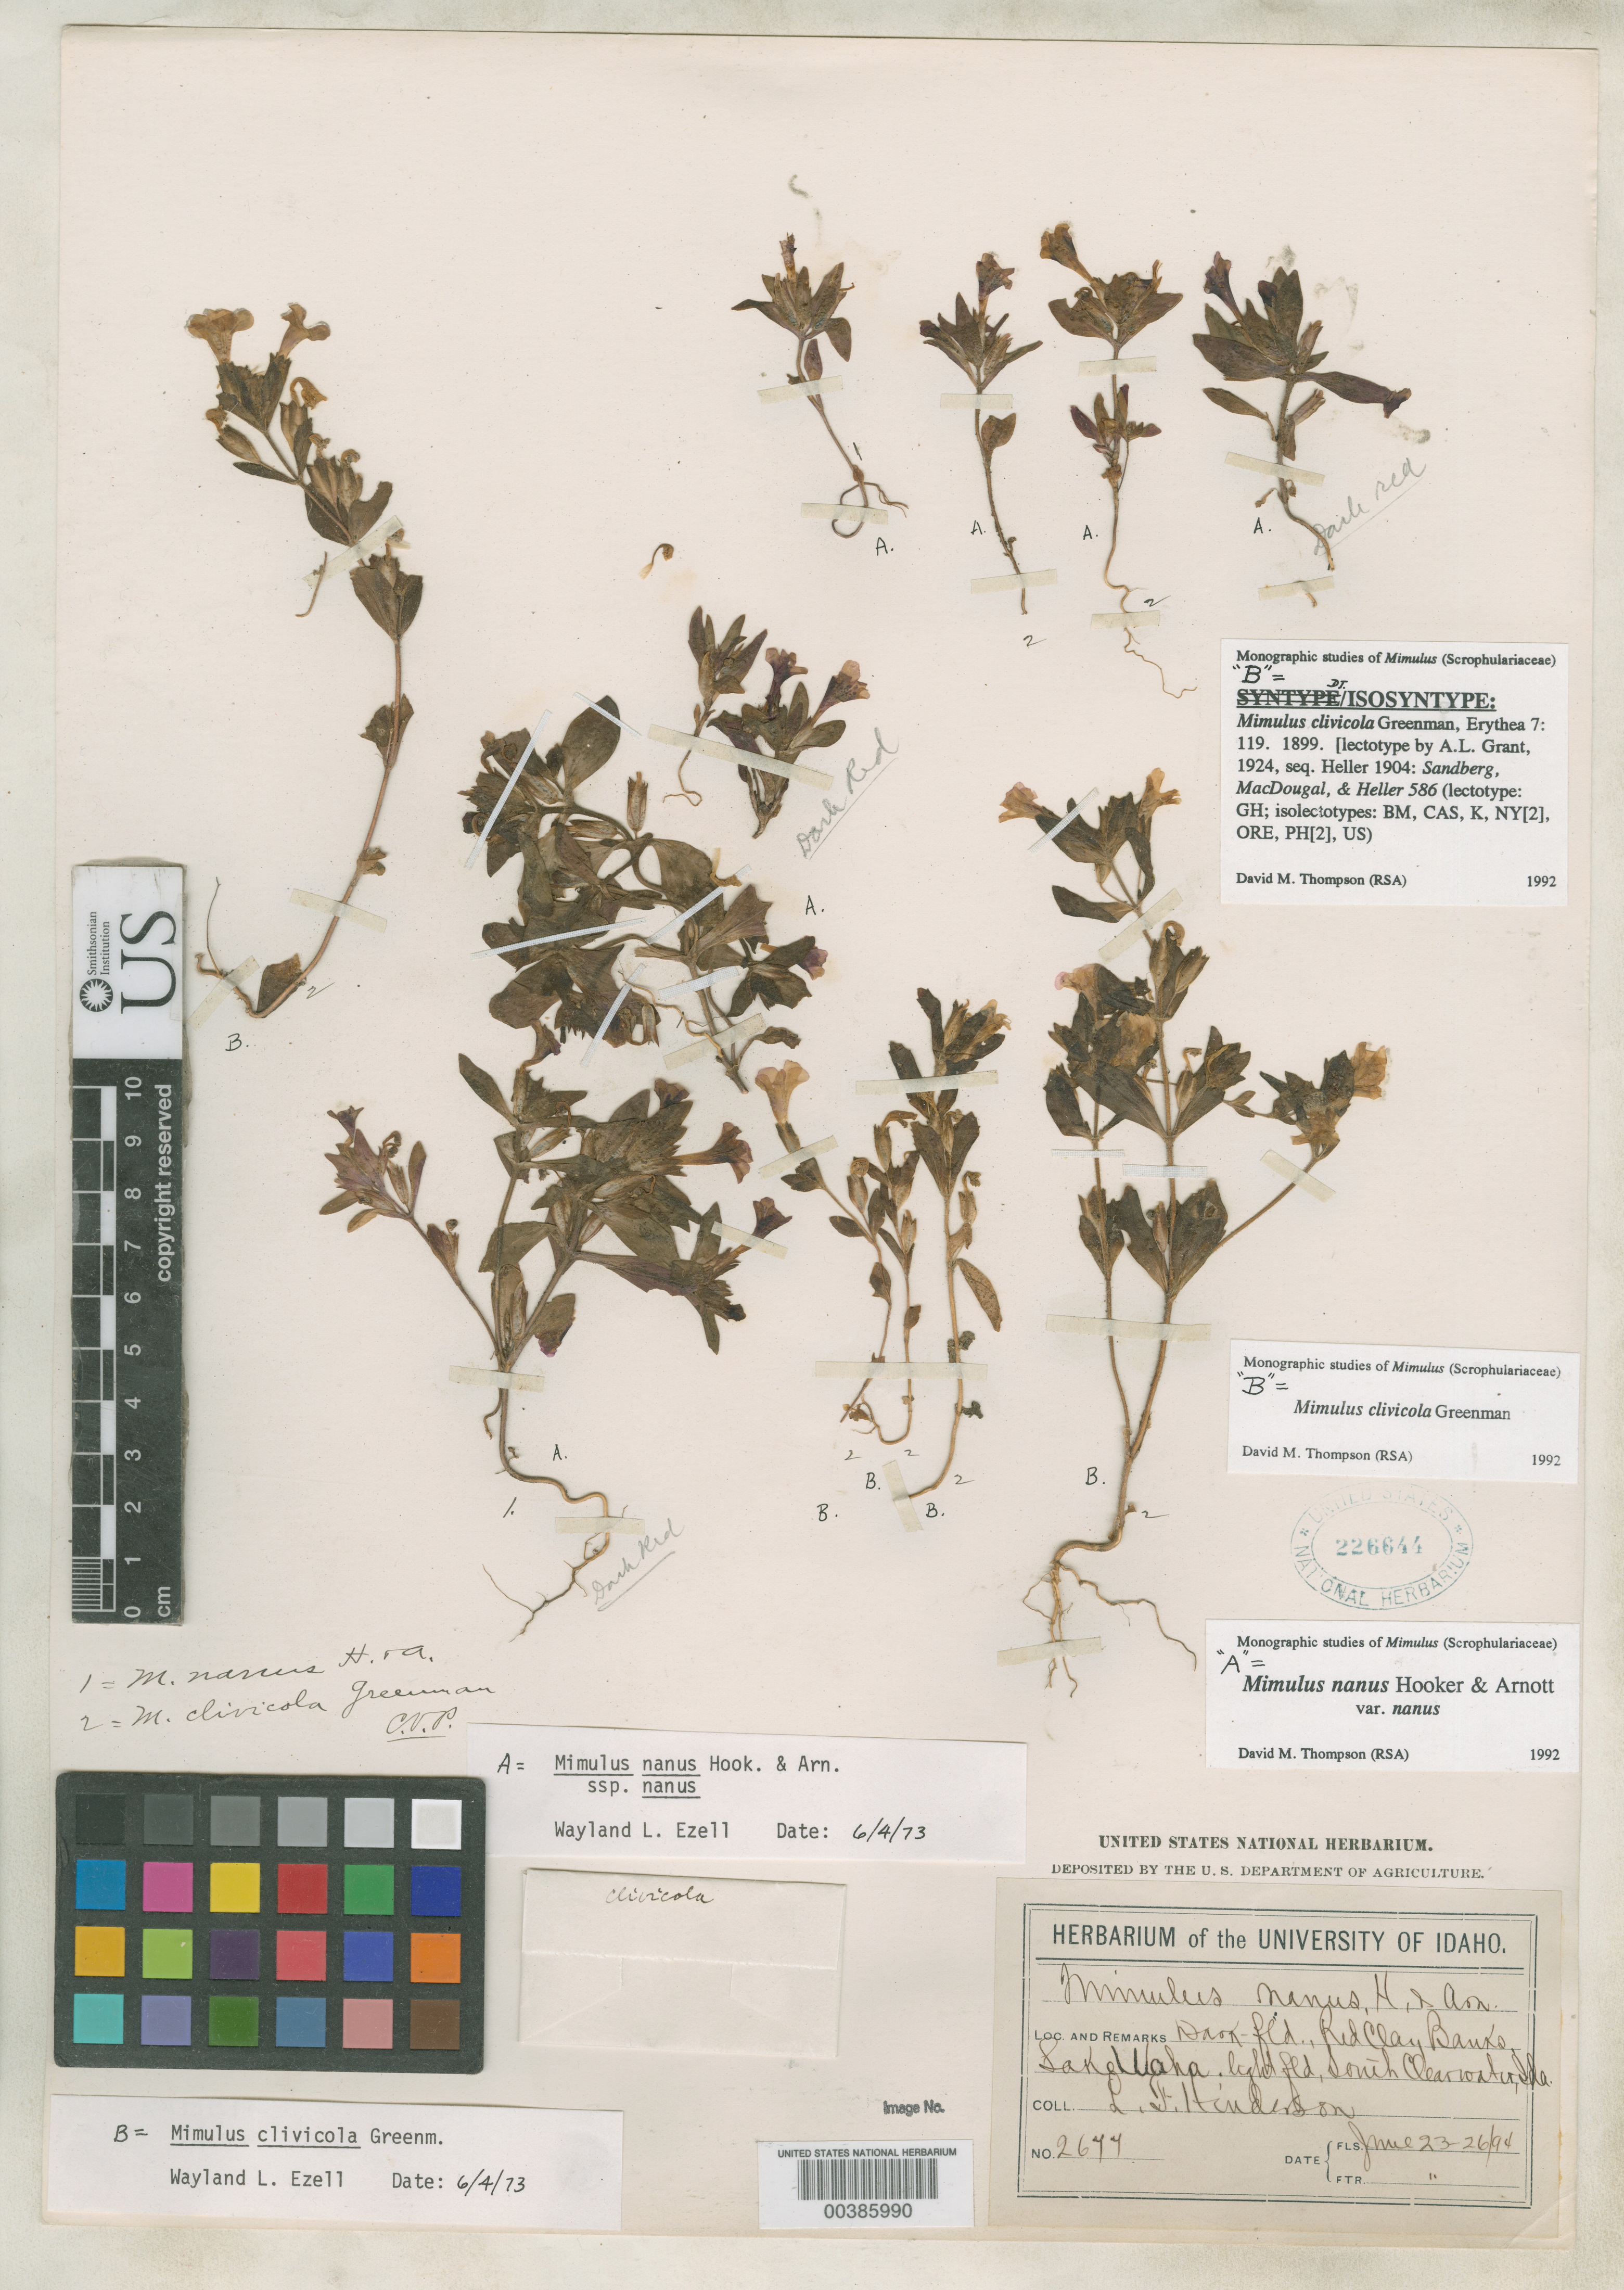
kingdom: Plantae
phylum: Tracheophyta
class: Magnoliopsida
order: Lamiales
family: Phrymaceae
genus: Mimulus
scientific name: Mimulus clivicola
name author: Greenm.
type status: Isosyntype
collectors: L. F. Henderson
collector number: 2677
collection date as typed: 23 Jun 1894 to 26 Jun 1894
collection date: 1894-06-23/1894-06-26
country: United States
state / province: Idaho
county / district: Nez Perce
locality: Red clay banks, Lake Waha, light fld., South Clearwater.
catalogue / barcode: US 226644